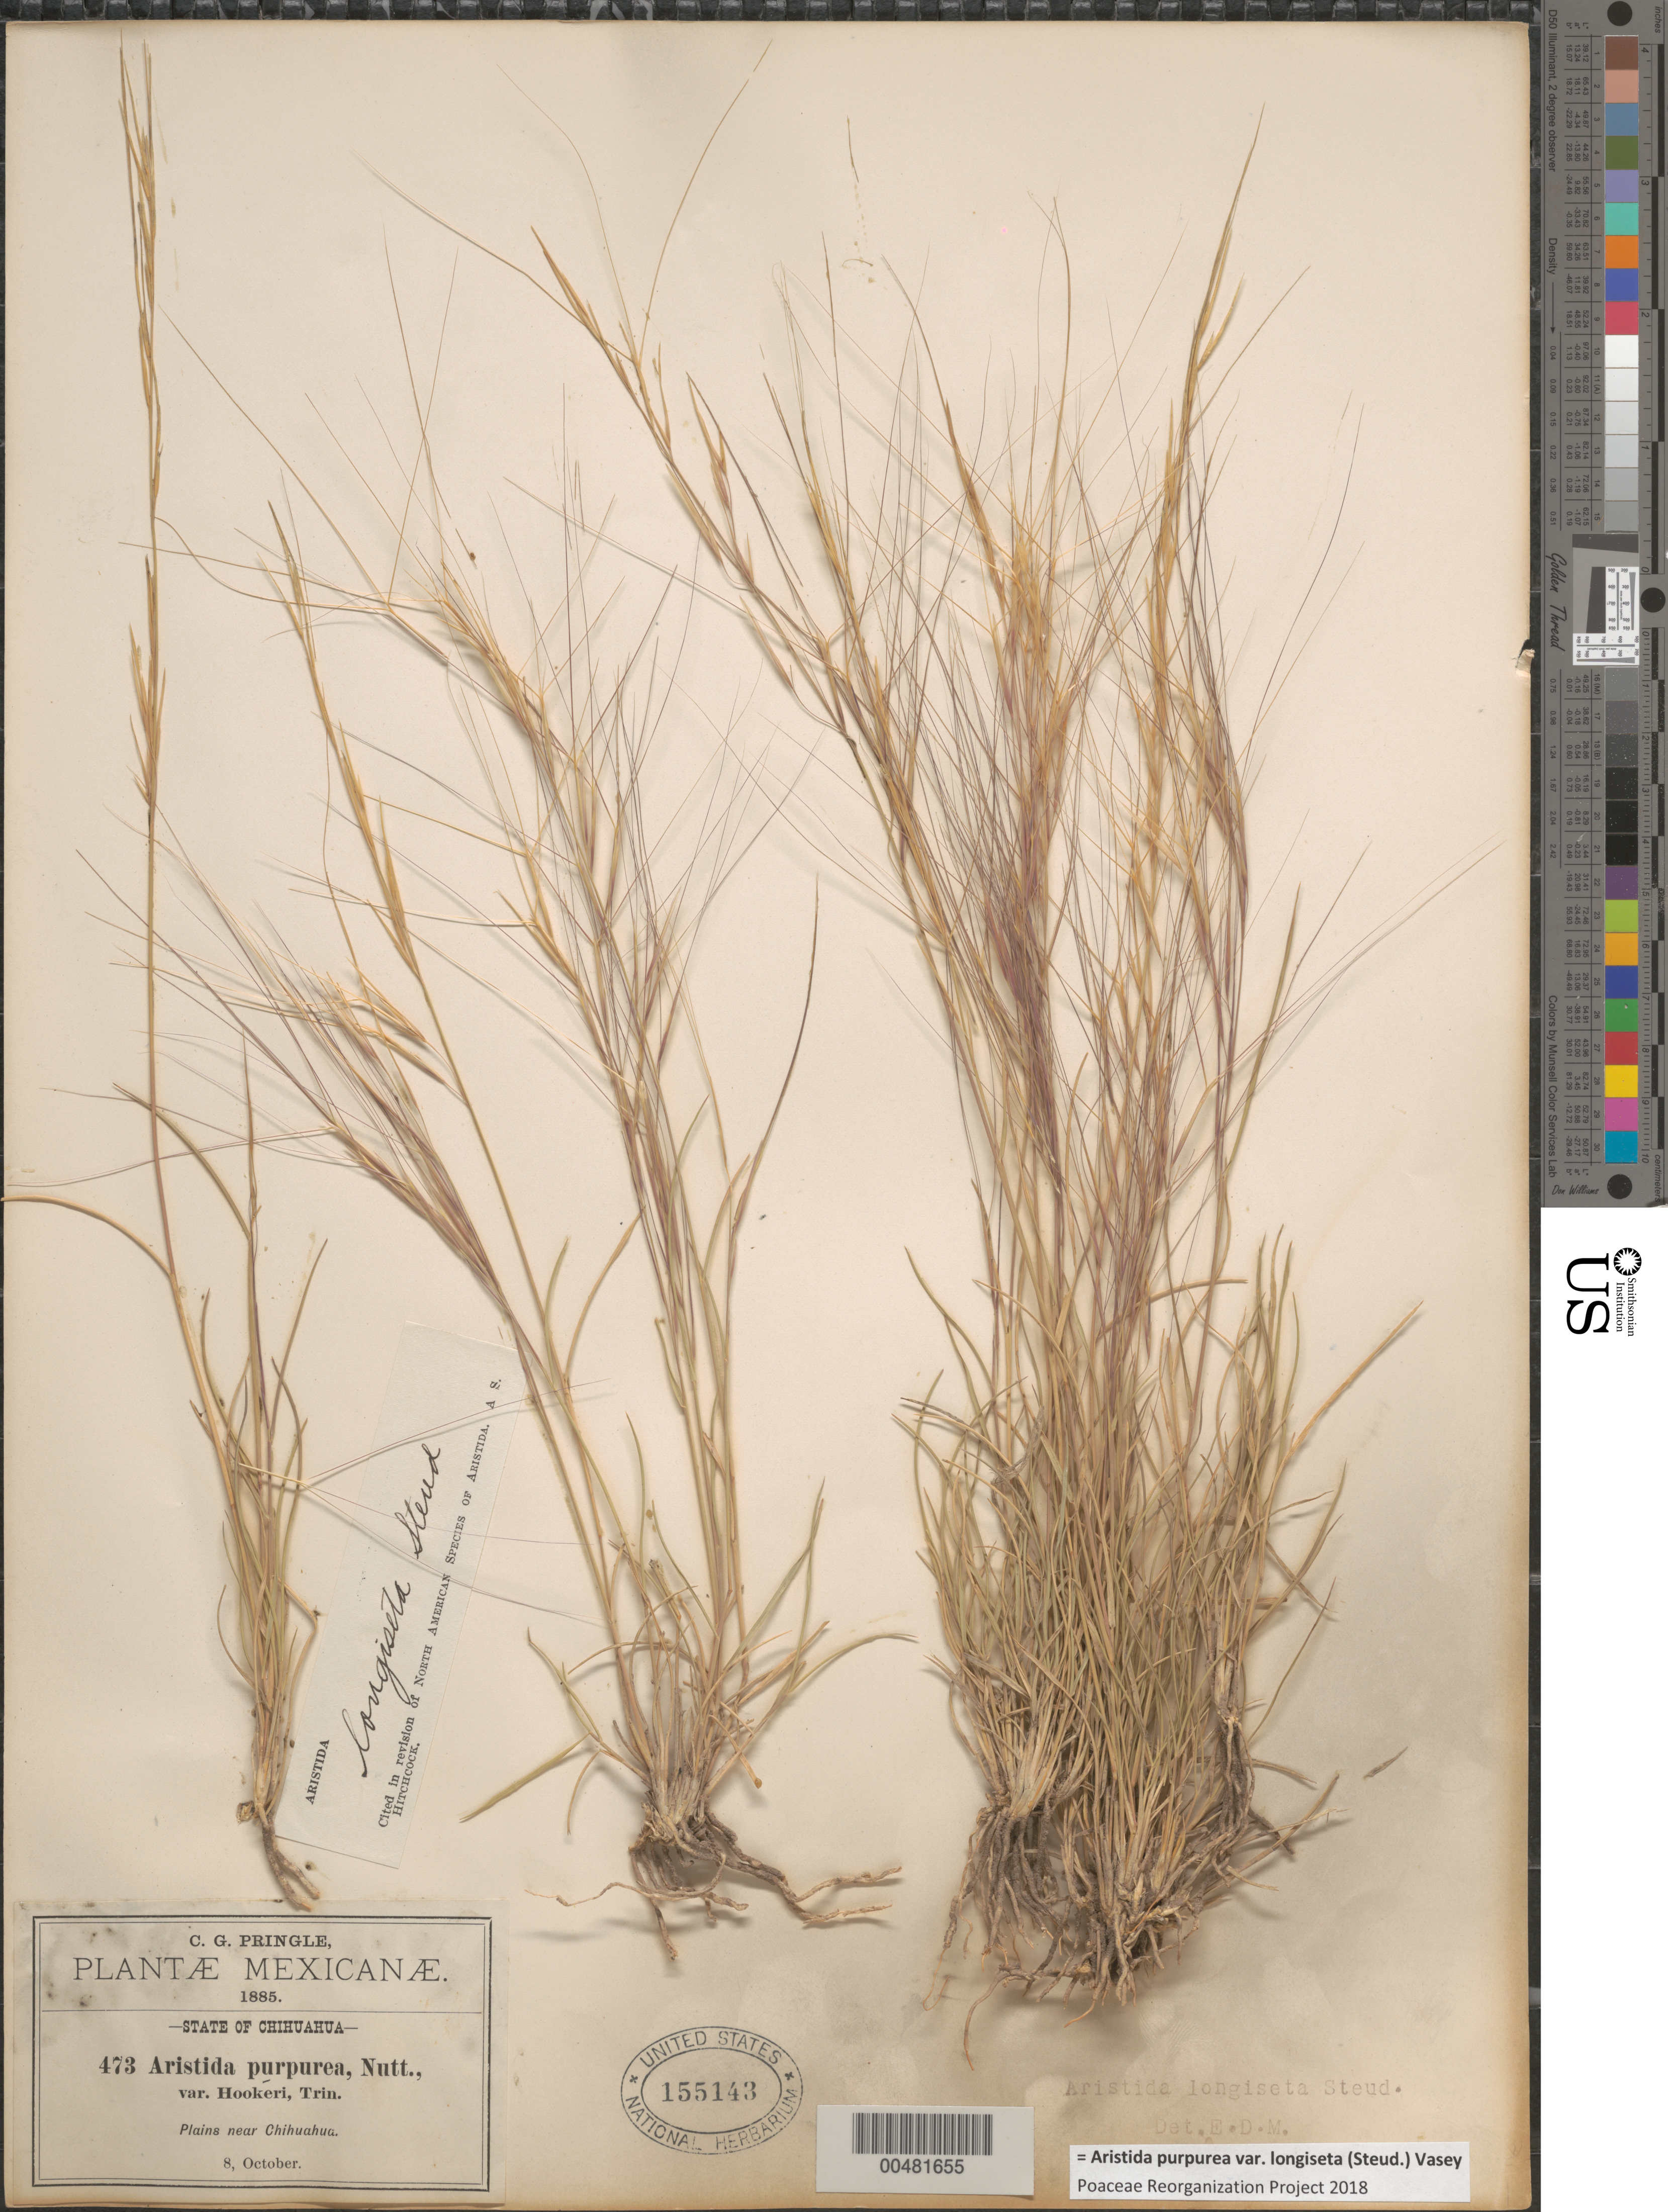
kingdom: Plantae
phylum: Tracheophyta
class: Liliopsida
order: Poales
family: Poaceae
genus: Aristida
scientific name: Aristida purpurea var. longiseta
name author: (Steud.) Vasey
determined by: Poaceae Reorganization Project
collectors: C. G. Pringle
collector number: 473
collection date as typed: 8 Oct 1885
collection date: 1885-10-08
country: Mexico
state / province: Chihuahua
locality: Plains near Chihuahua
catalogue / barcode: US 155143